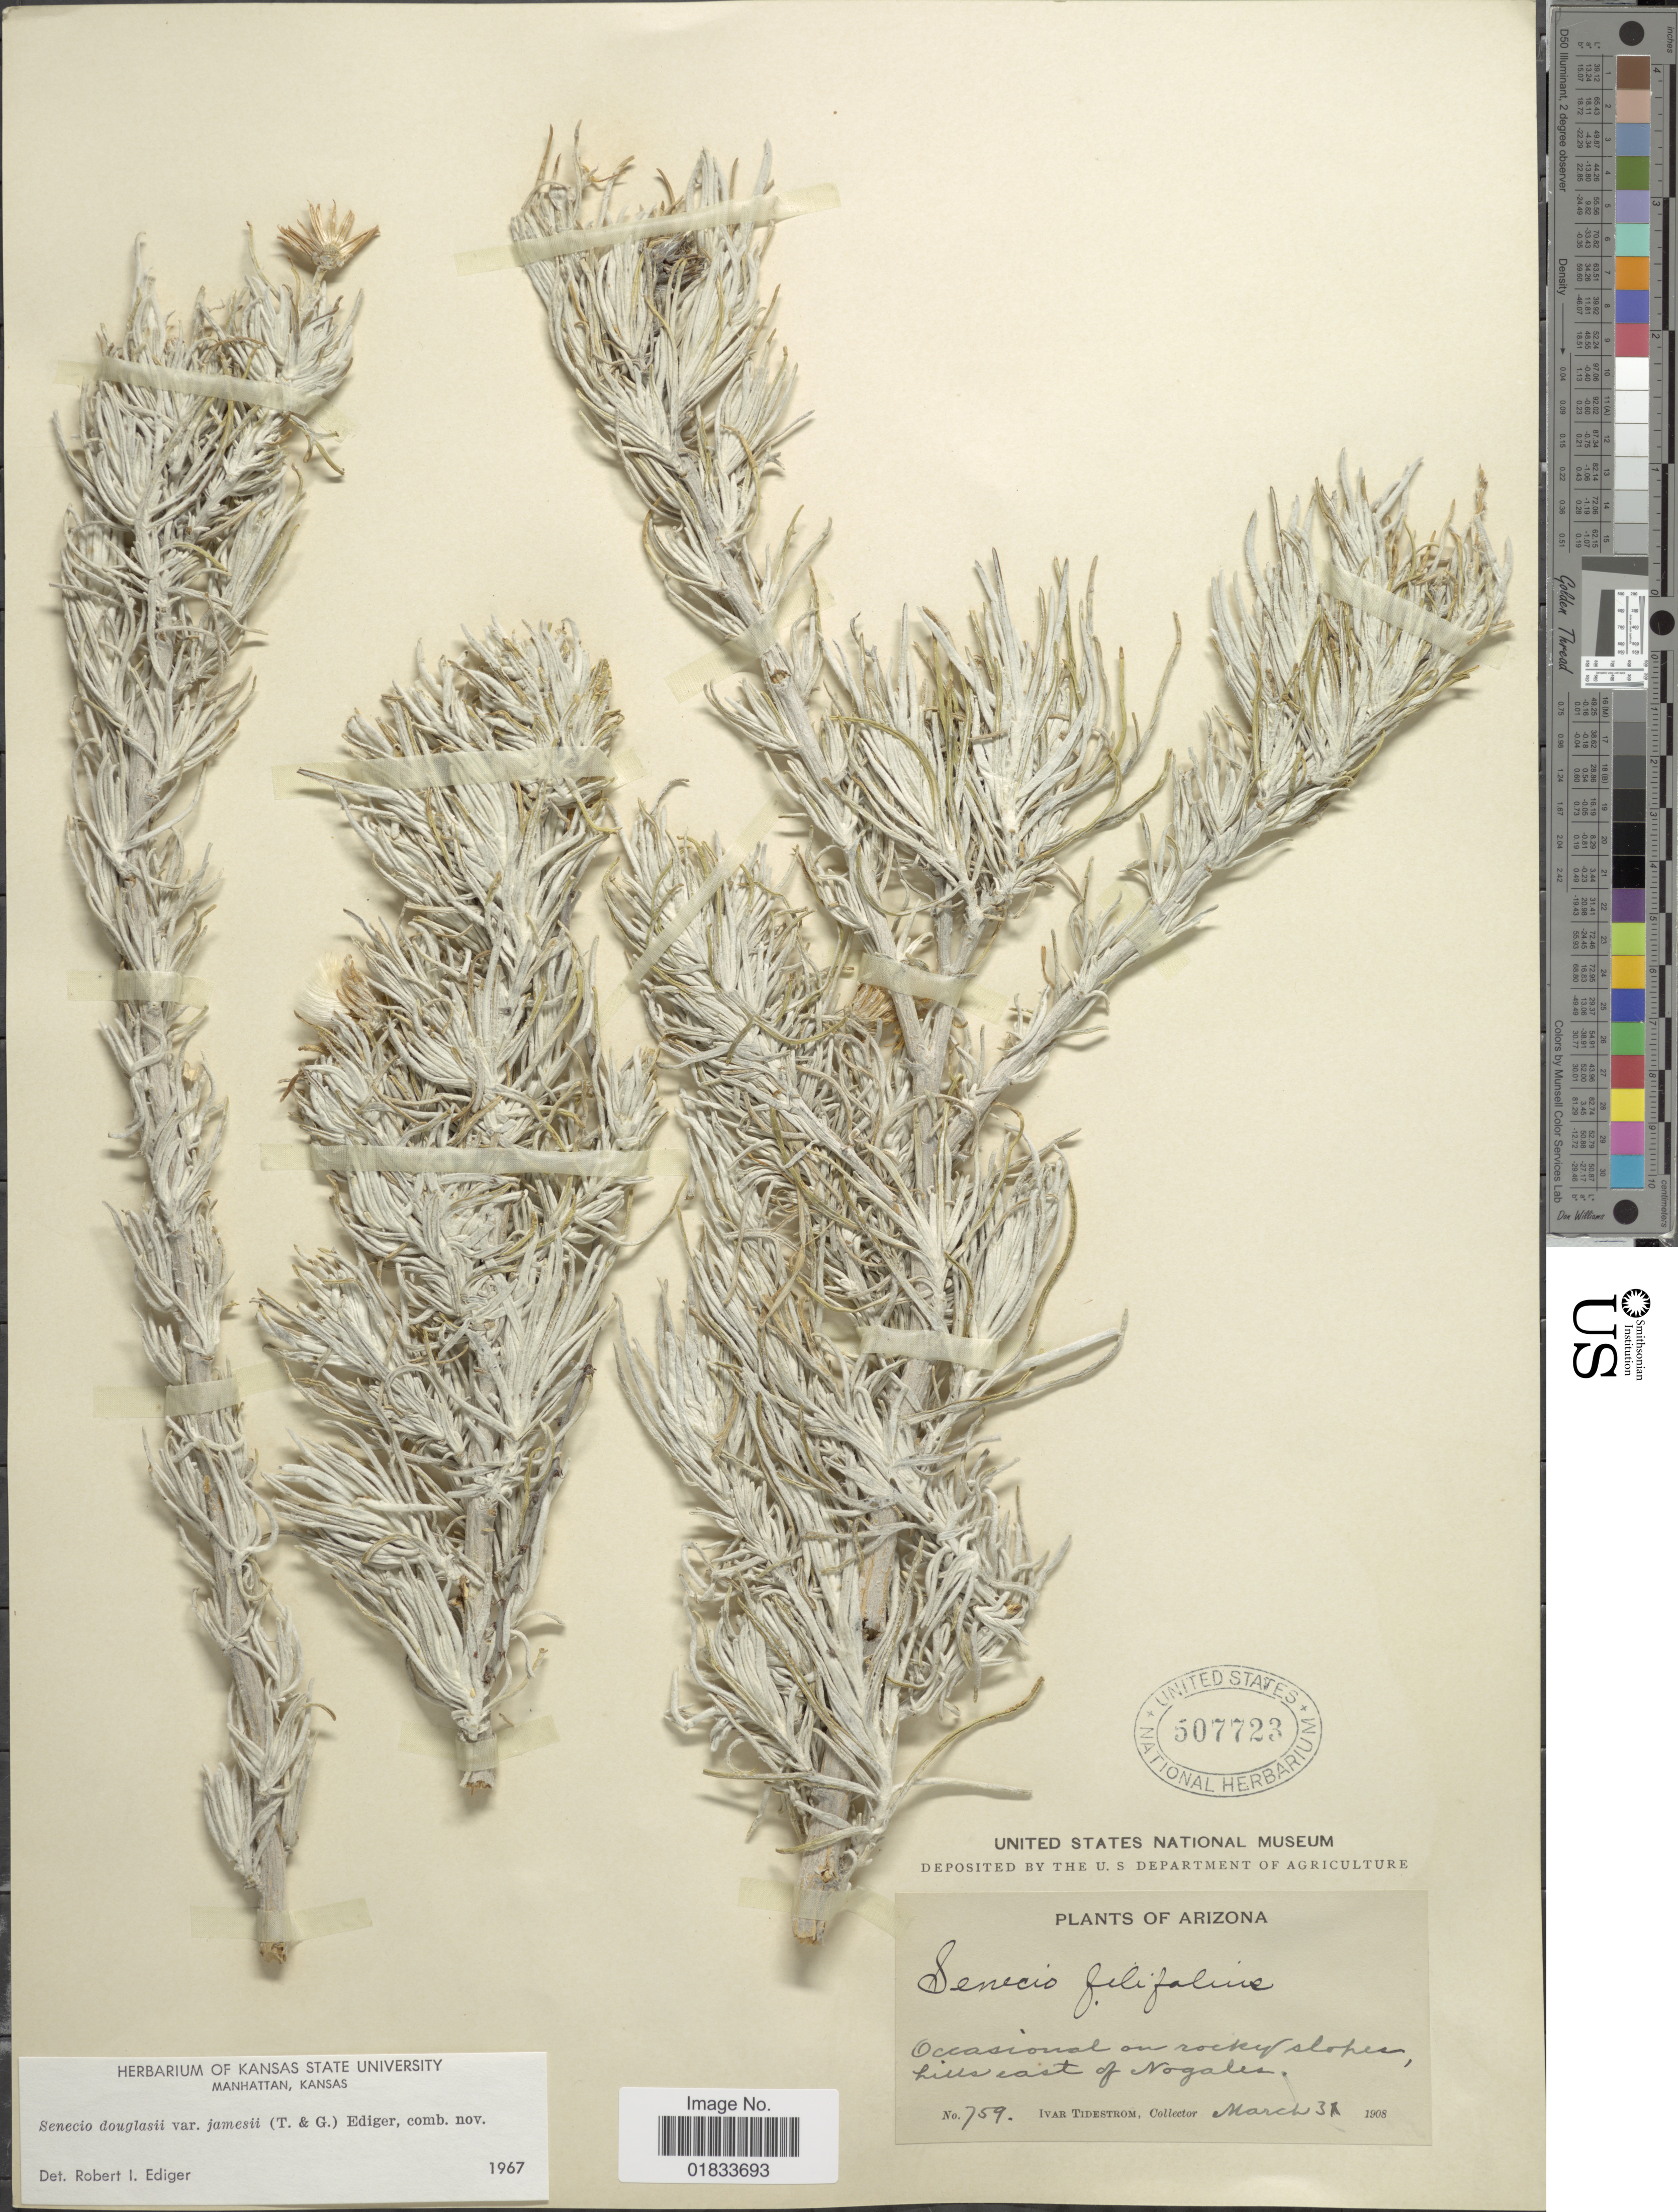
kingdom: Plantae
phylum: Tracheophyta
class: Magnoliopsida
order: Asterales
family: Asteraceae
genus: Senecio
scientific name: Senecio flaccidus var. flaccidus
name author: Less.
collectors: I. F. Tidestrom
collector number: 759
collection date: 1908-03-31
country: United States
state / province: Arizona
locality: Occasional on rocky slopes, hills east of Nogales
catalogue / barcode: US 507723